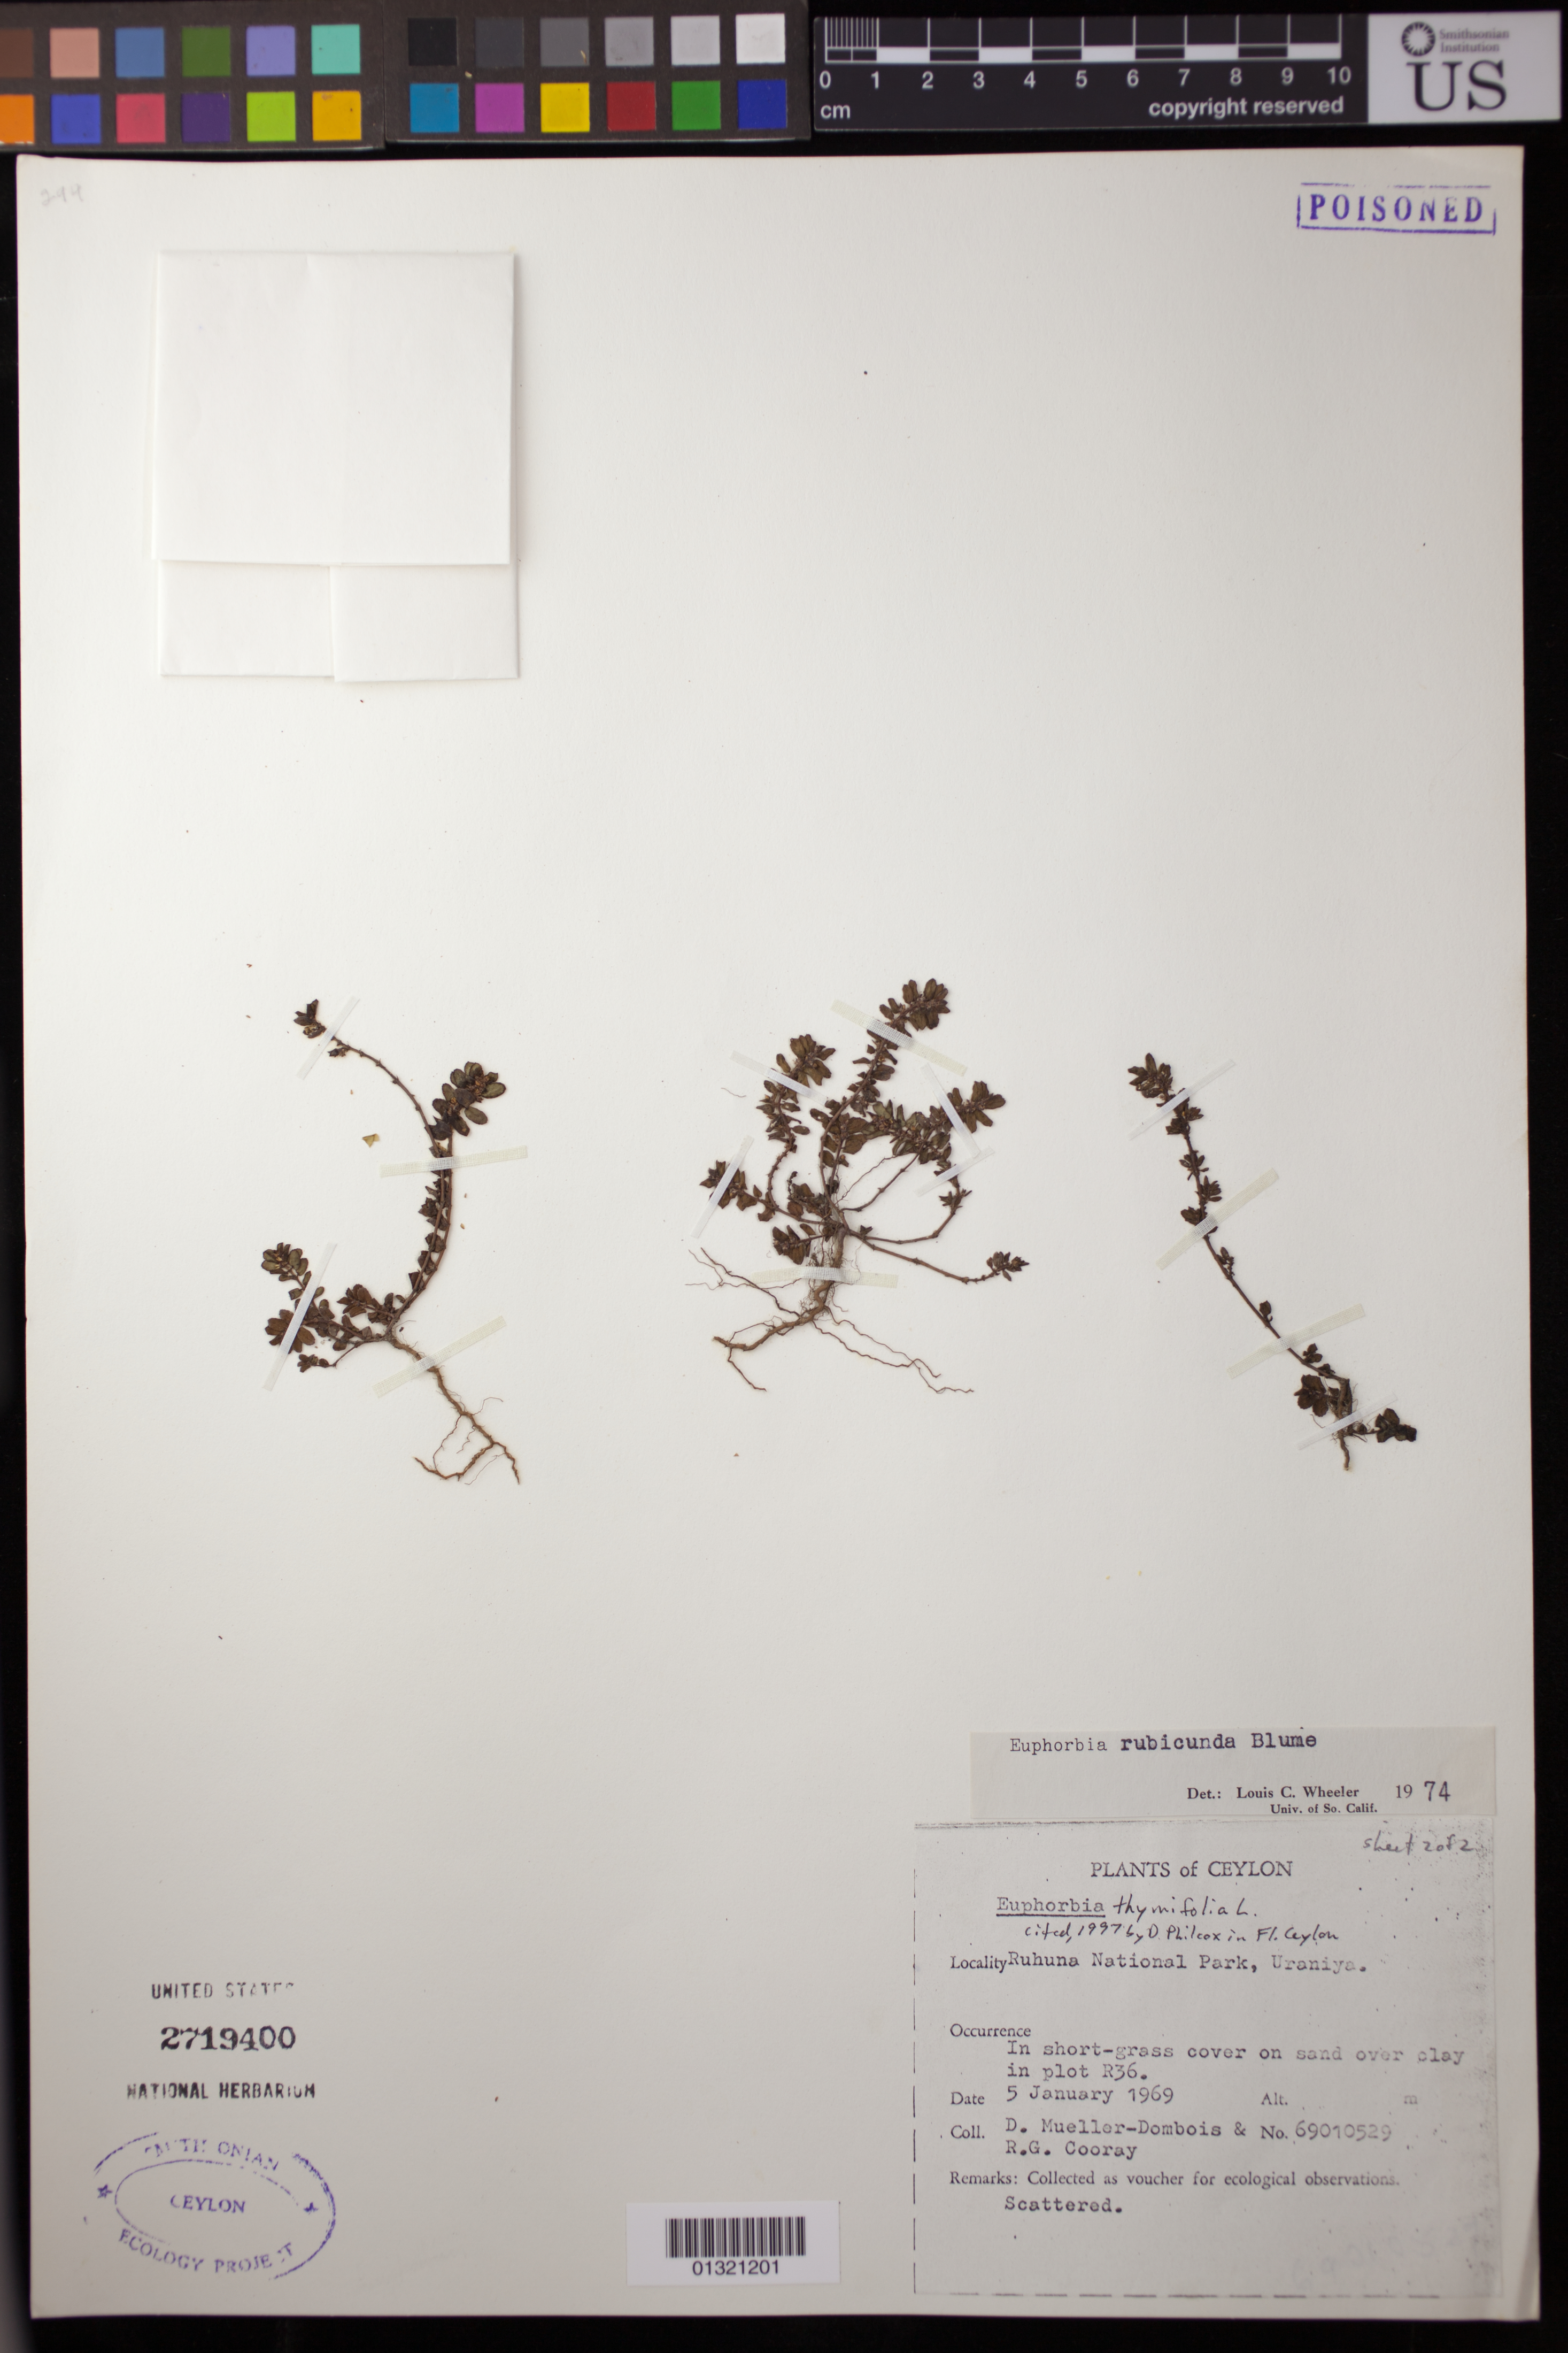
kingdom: Plantae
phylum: Tracheophyta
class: Magnoliopsida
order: Malpighiales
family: Euphorbiaceae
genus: Euphorbia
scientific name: Euphorbia thymifolia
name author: L.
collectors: D. Mueller-Dombois & R. Cooray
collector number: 69010529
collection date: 1969-01-05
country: Sri Lanka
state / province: Southern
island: Ceylon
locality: Ruhuna National Park, Uraniya., in plot R36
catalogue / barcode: US 2719400